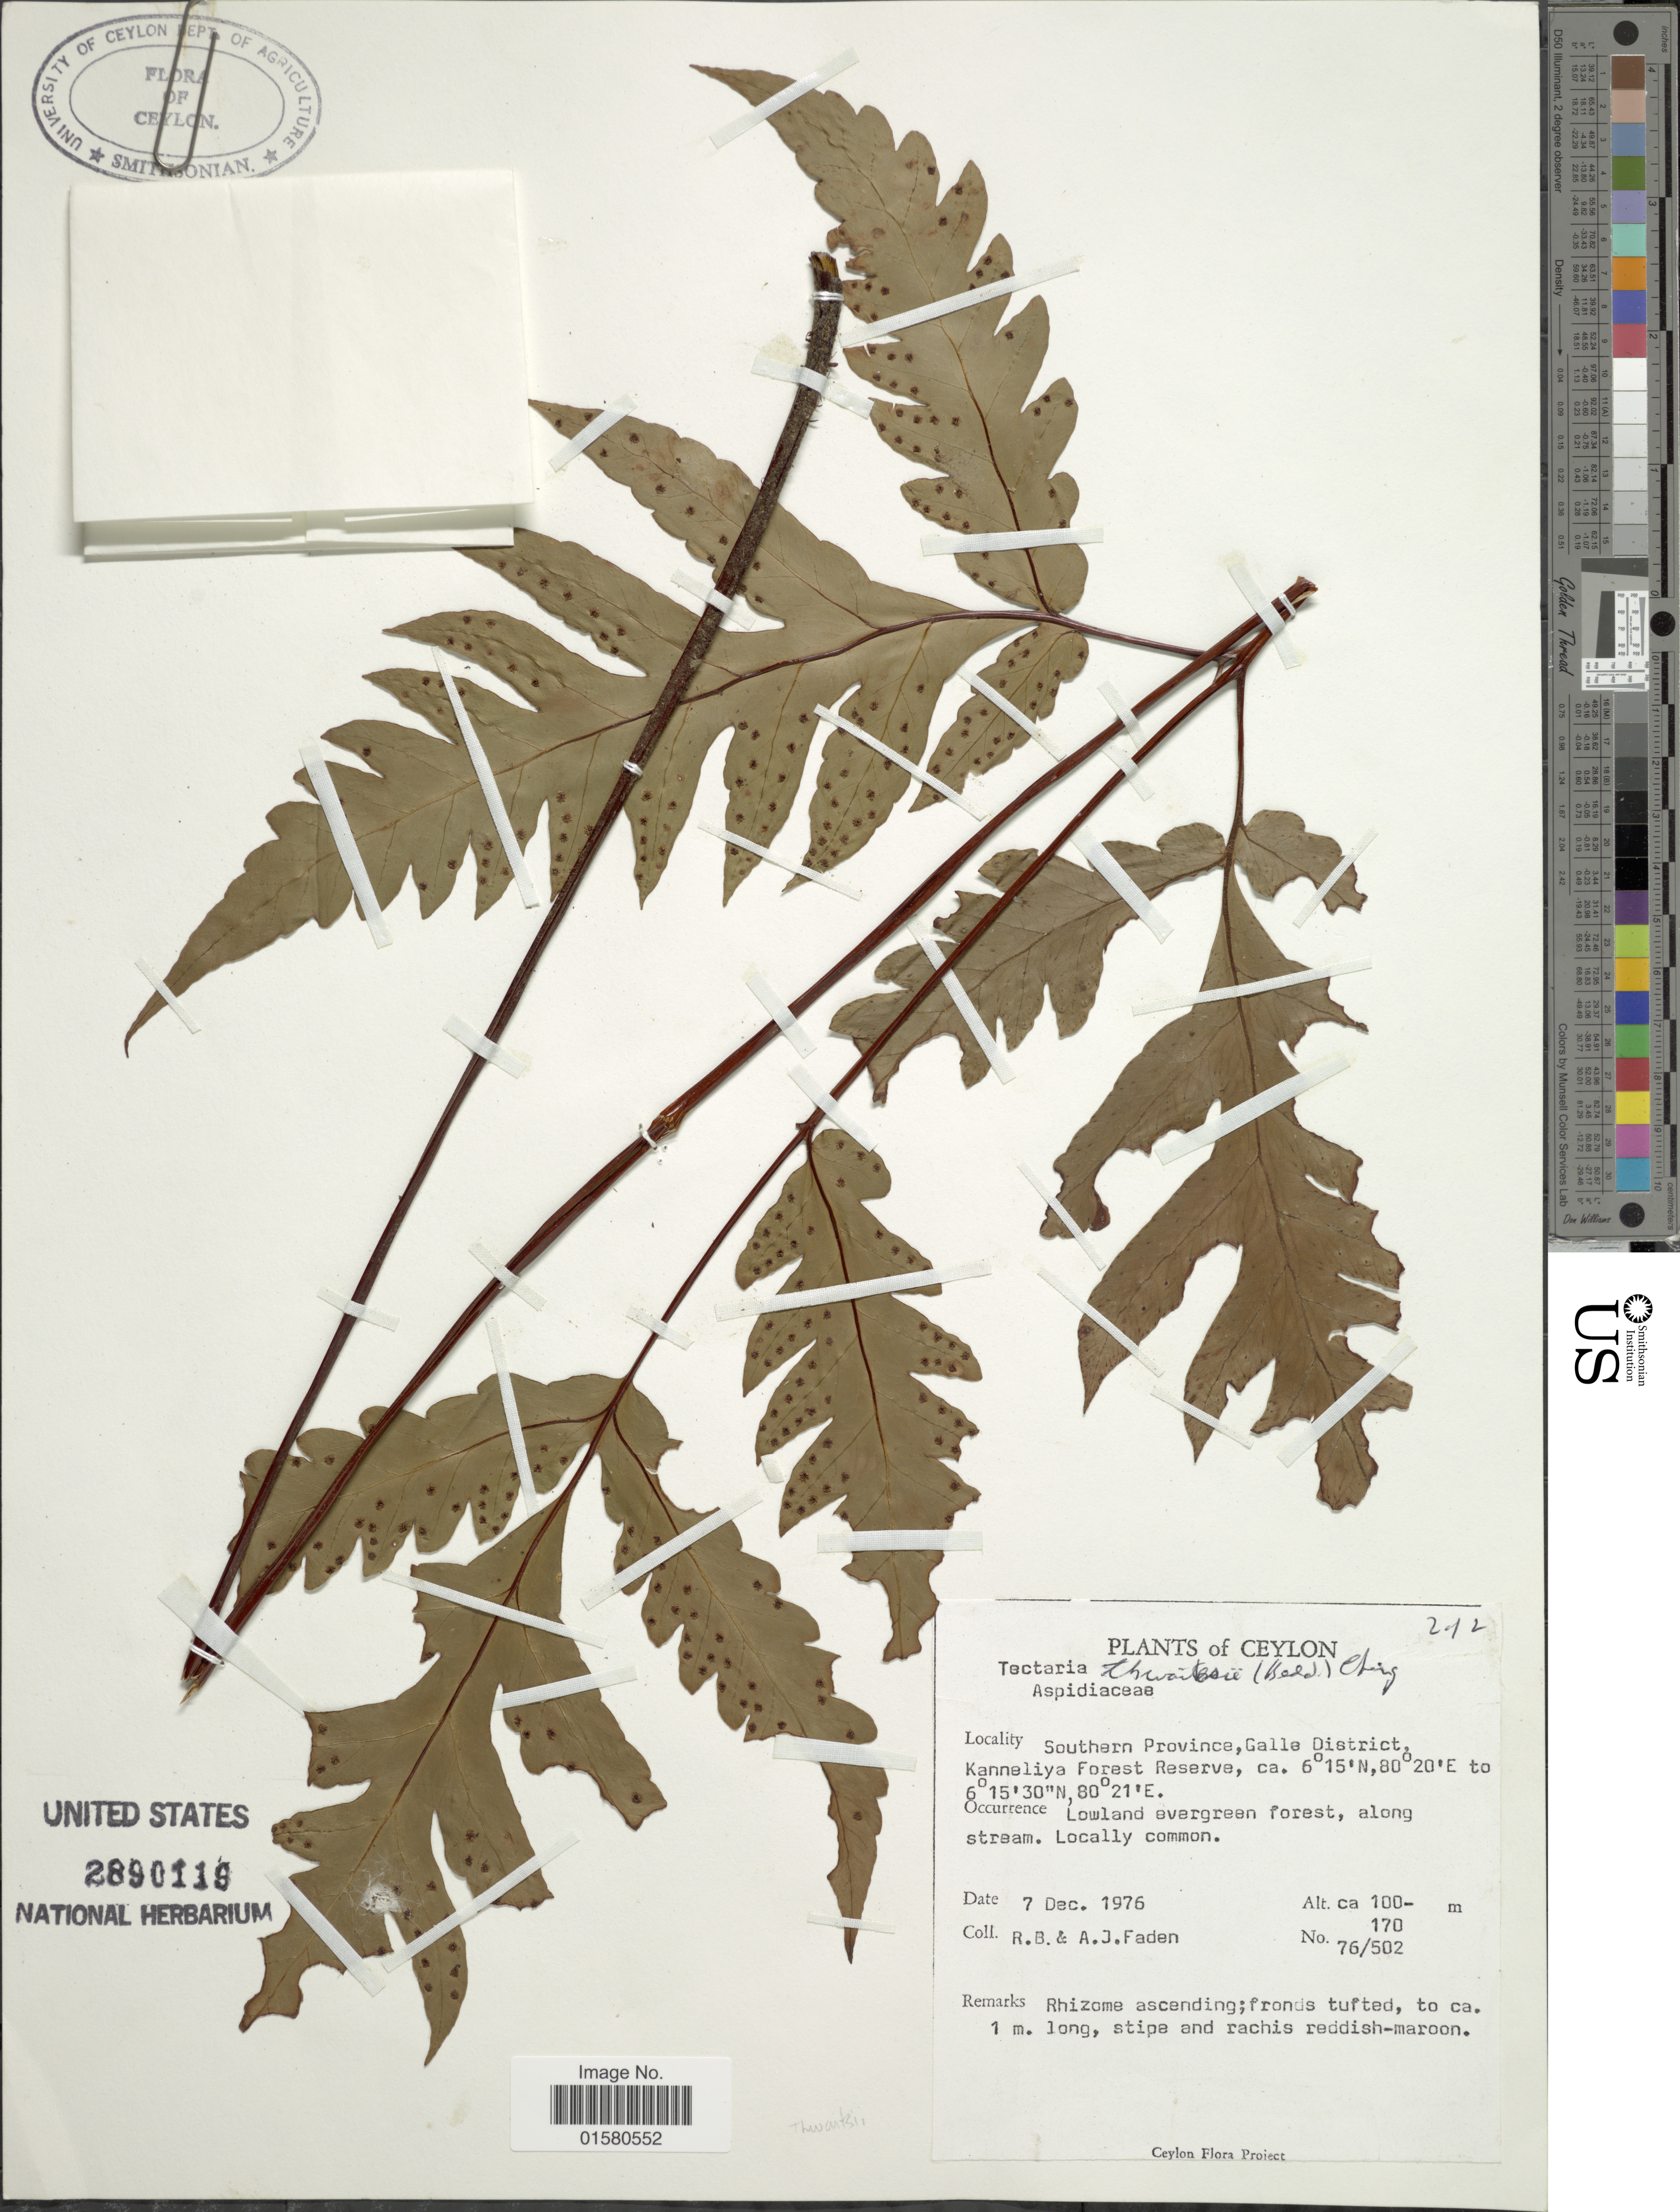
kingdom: Plantae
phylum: Tracheophyta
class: Polypodiopsida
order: Polypodiales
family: Tectariaceae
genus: Tectaria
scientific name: Tectaria thwaitesii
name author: (Bedd.) Ching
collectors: R. B. Faden & A. J. Faden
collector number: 76/502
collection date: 1976-12-07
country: Sri Lanka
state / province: Southern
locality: Ceylon, Southern Province, Galle district, Kanneliya Forest reserve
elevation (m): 30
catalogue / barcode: US 2890119